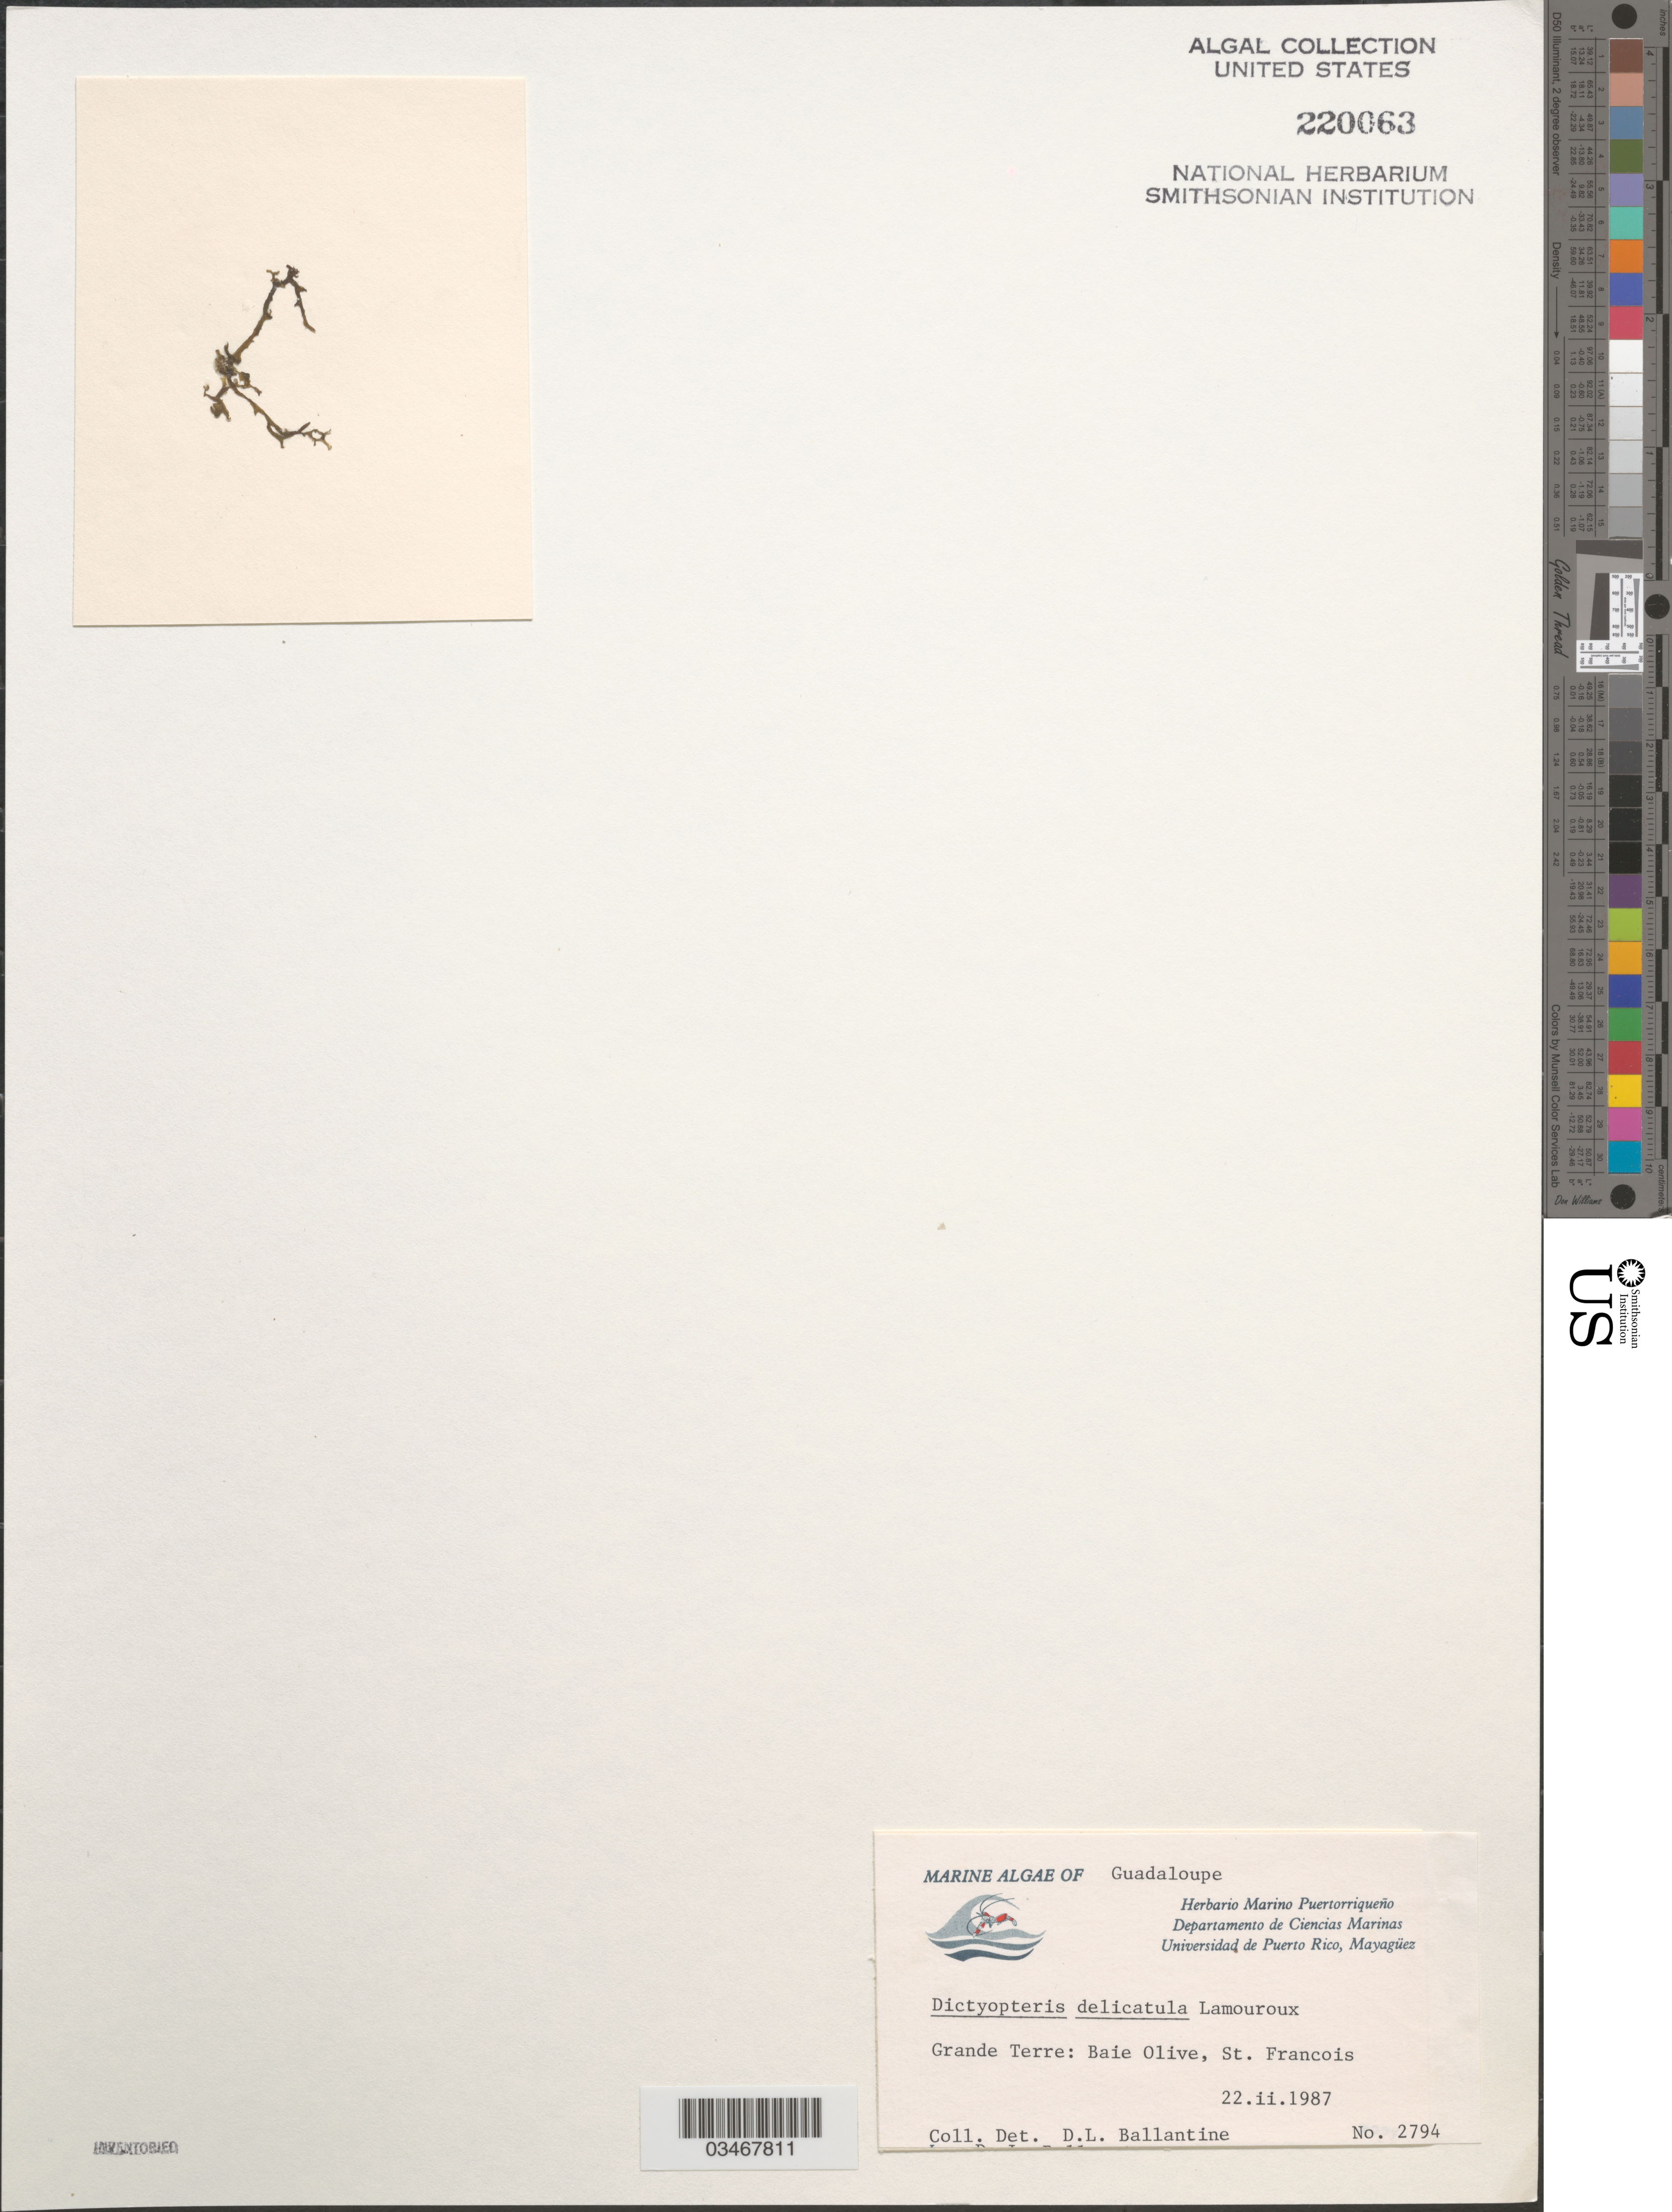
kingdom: Chromista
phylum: Ochrophyta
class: Phaeophyceae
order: Dictyotales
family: Dictyotaceae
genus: Dictyopteris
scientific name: Dictyopteris delicatula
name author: J.V.Lamouroux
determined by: Ballantine, D. L.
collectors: D.L. Ballantine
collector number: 2794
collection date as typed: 22 Feb 1987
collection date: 1987-02-22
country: Guadeloupe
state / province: Grande-Terre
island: Grande Terre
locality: Baie Olive, St. Francois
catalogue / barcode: US 220063